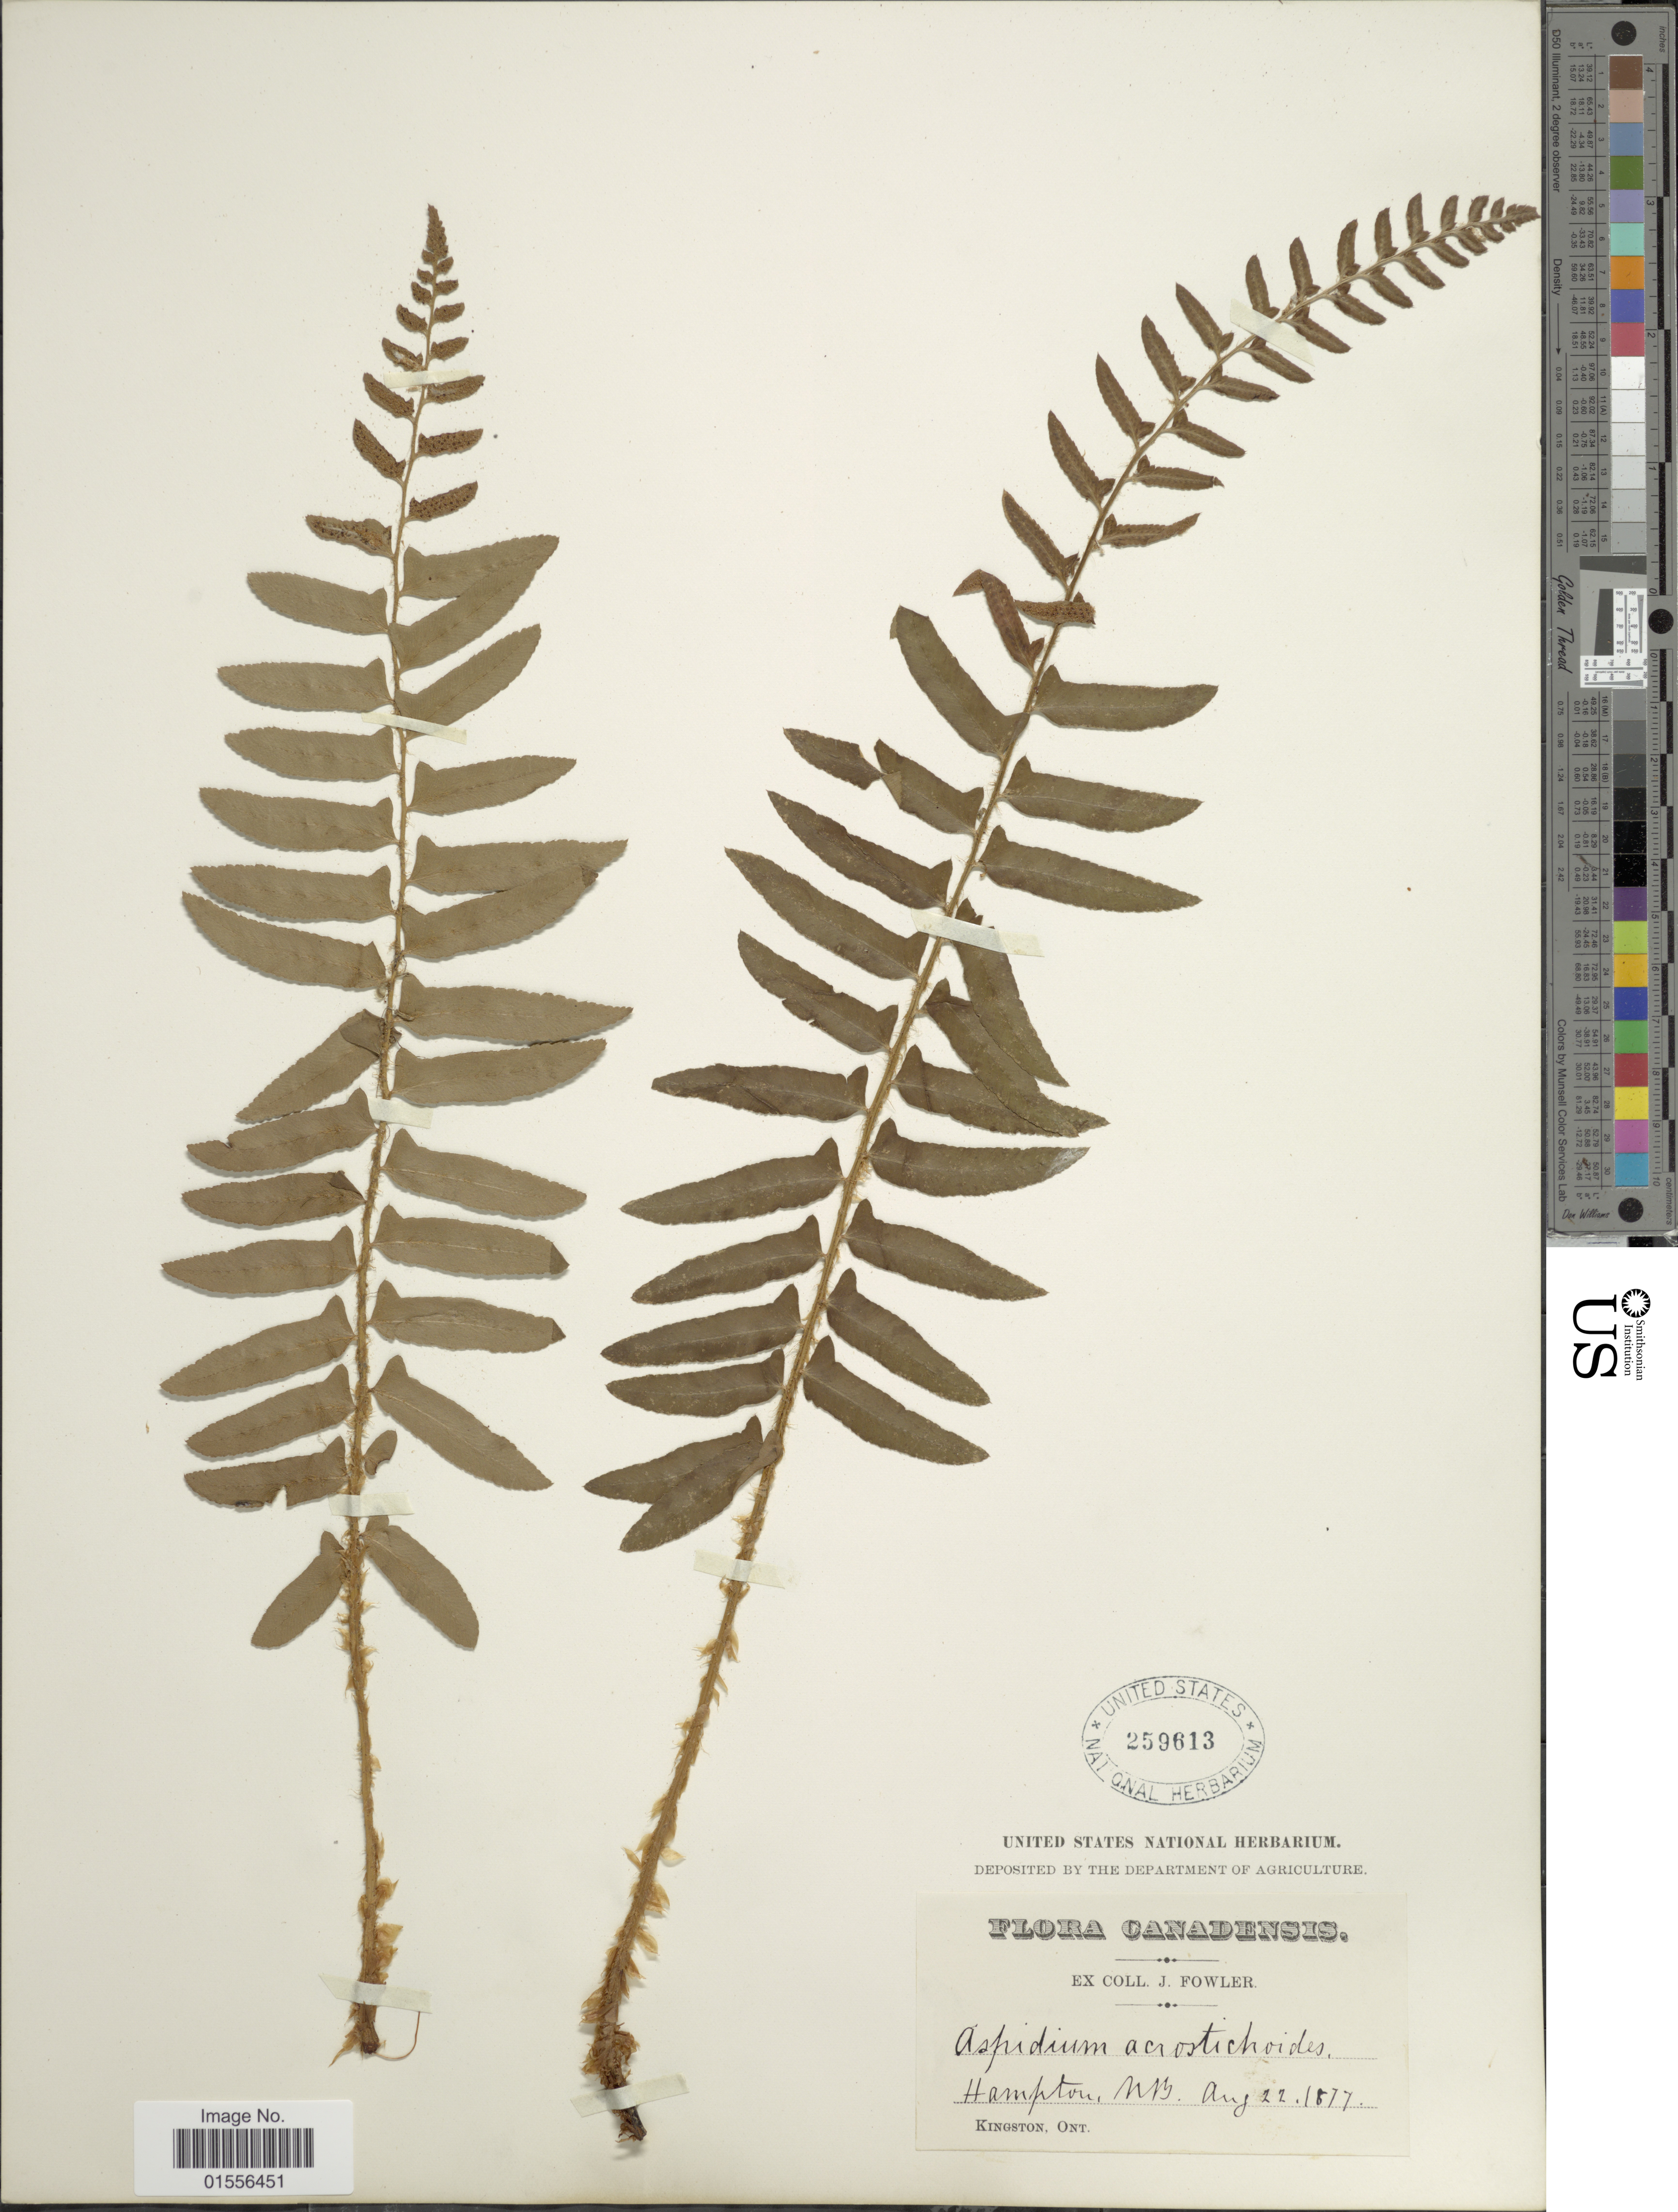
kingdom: Plantae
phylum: Tracheophyta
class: Polypodiopsida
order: Polypodiales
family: Dryopteridaceae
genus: Polystichum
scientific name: Polystichum acrostichoides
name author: (Michx.) Schott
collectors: J. P. Fowler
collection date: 1877-08-22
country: Canada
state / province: New Brunswick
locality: Hampton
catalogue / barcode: US 259613